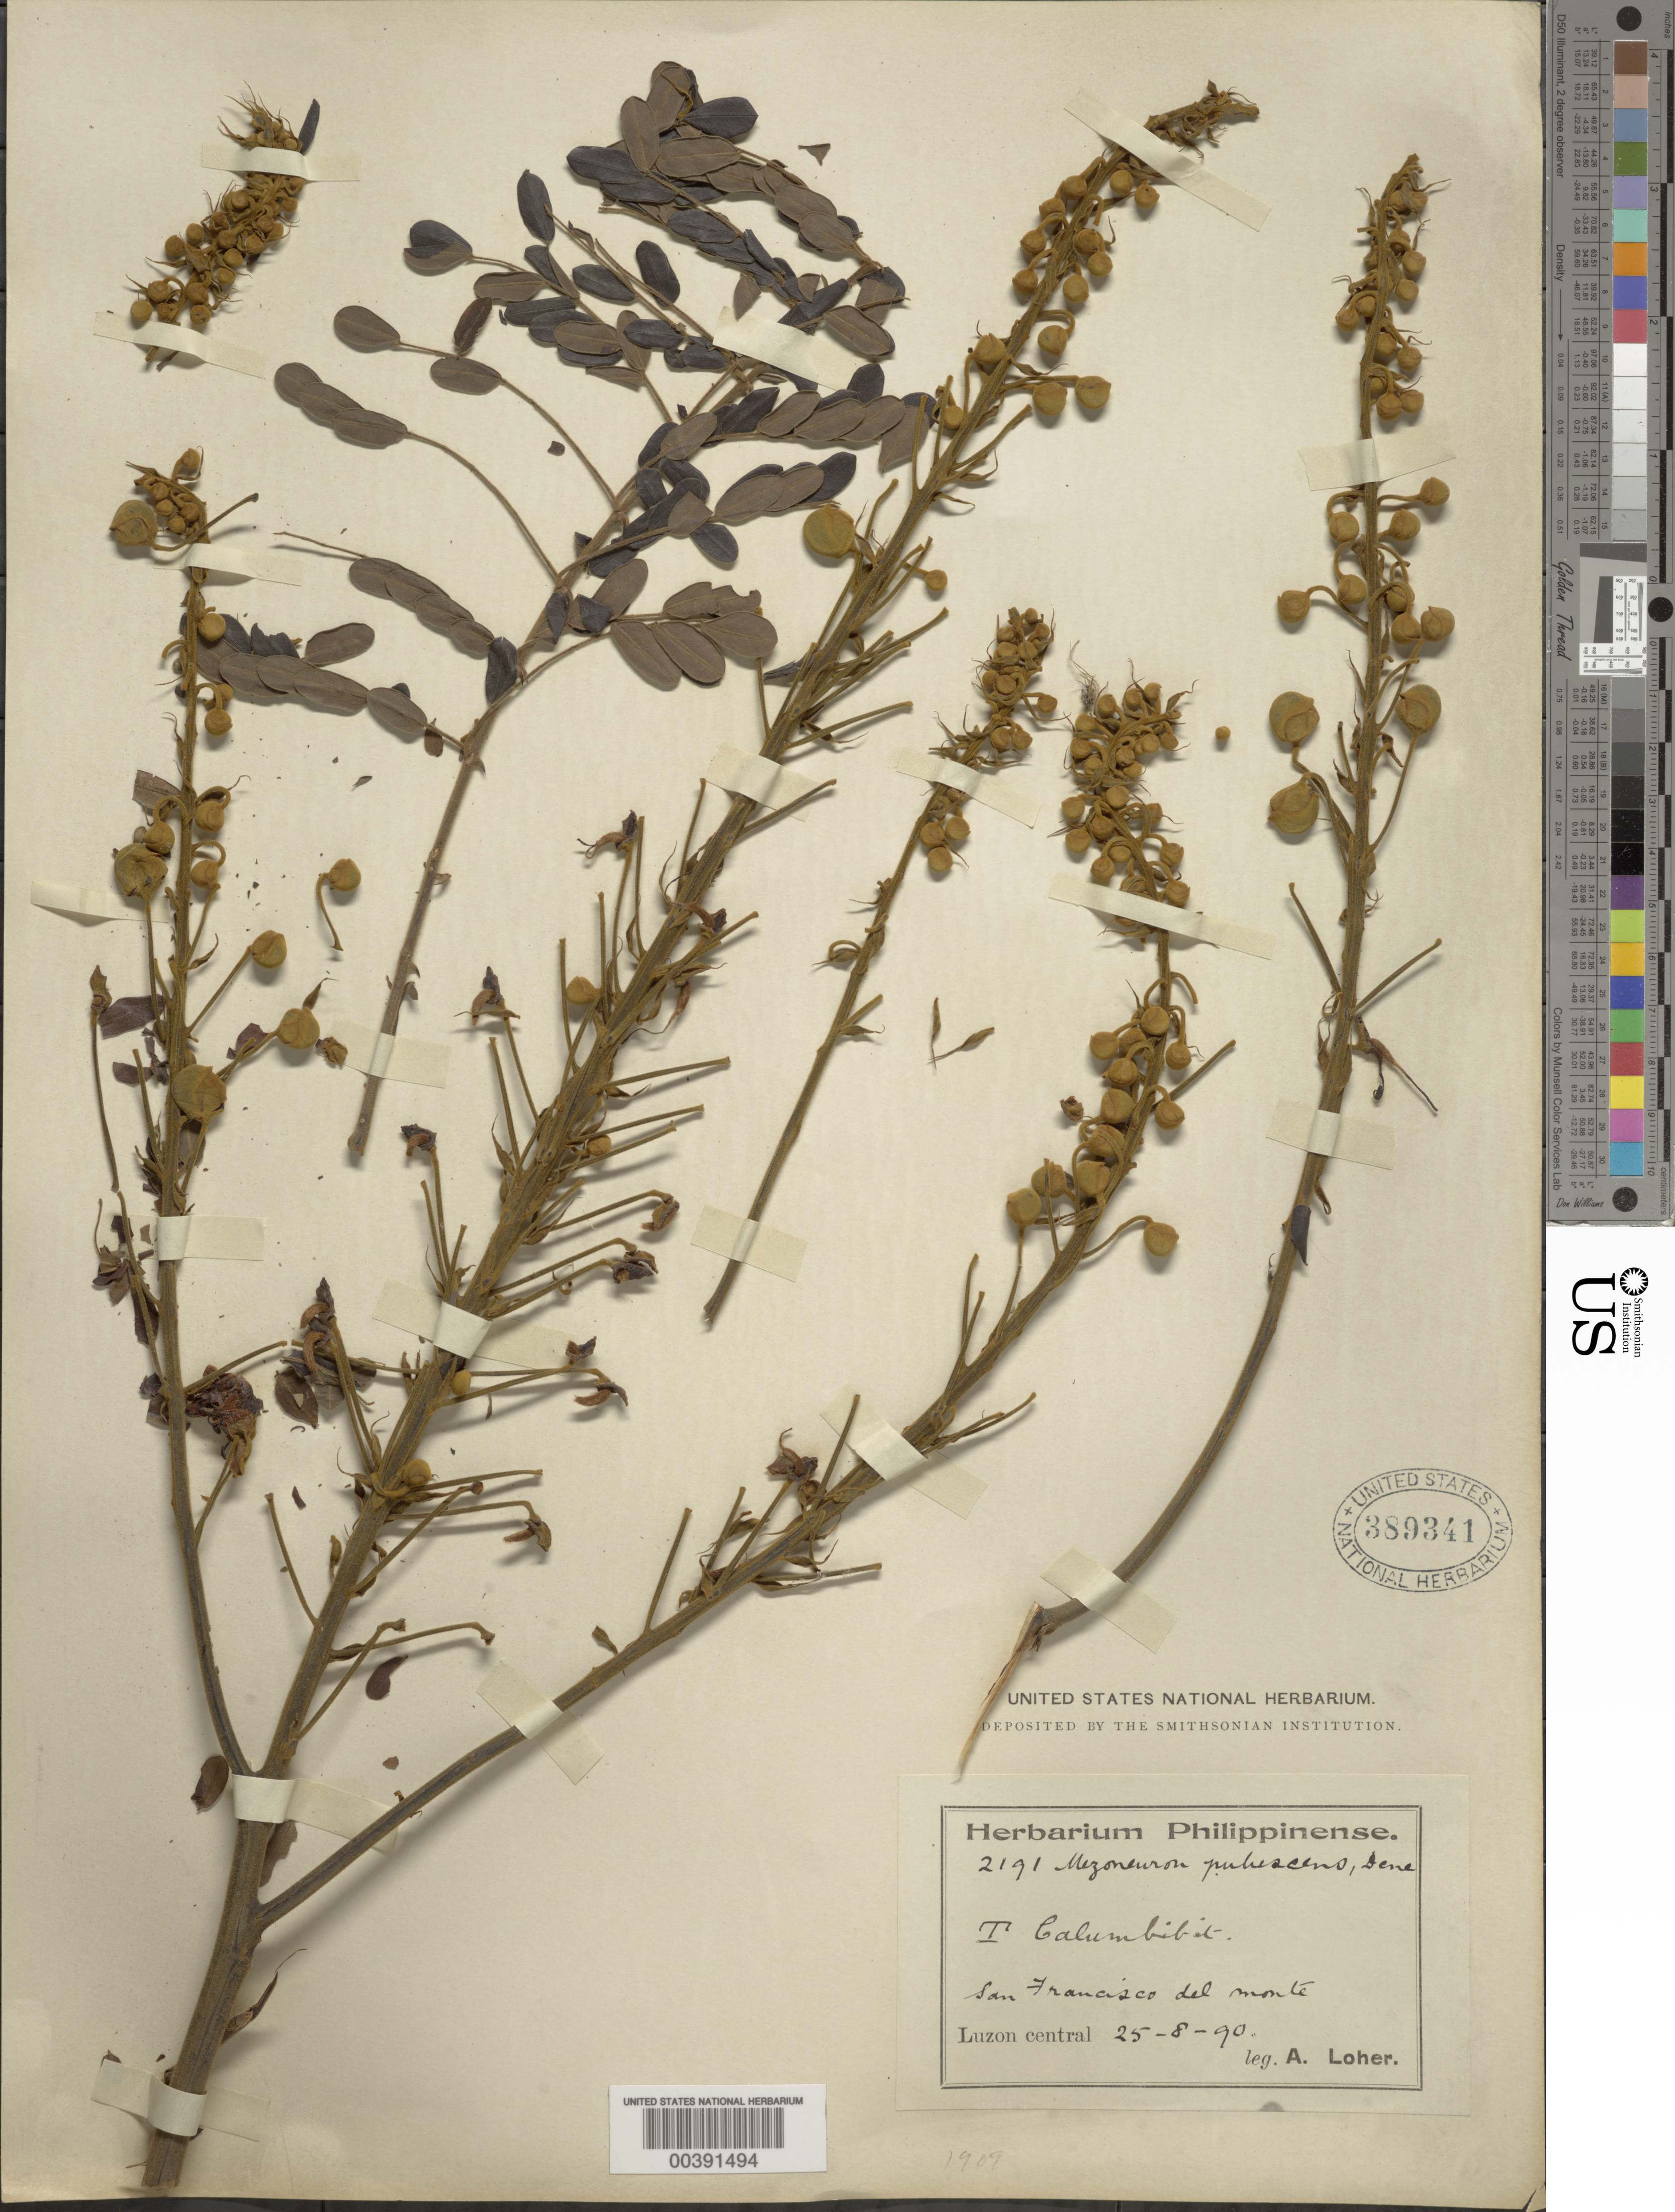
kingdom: Plantae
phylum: Tracheophyta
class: Magnoliopsida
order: Fabales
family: Fabaceae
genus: Mezoneuron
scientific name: Mezoneuron pubescens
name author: Desf.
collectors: A. Loher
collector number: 2191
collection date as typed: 25 Aug 1890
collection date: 1890-08-25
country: Philippines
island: Luzon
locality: San francisco del monte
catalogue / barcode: US 389341